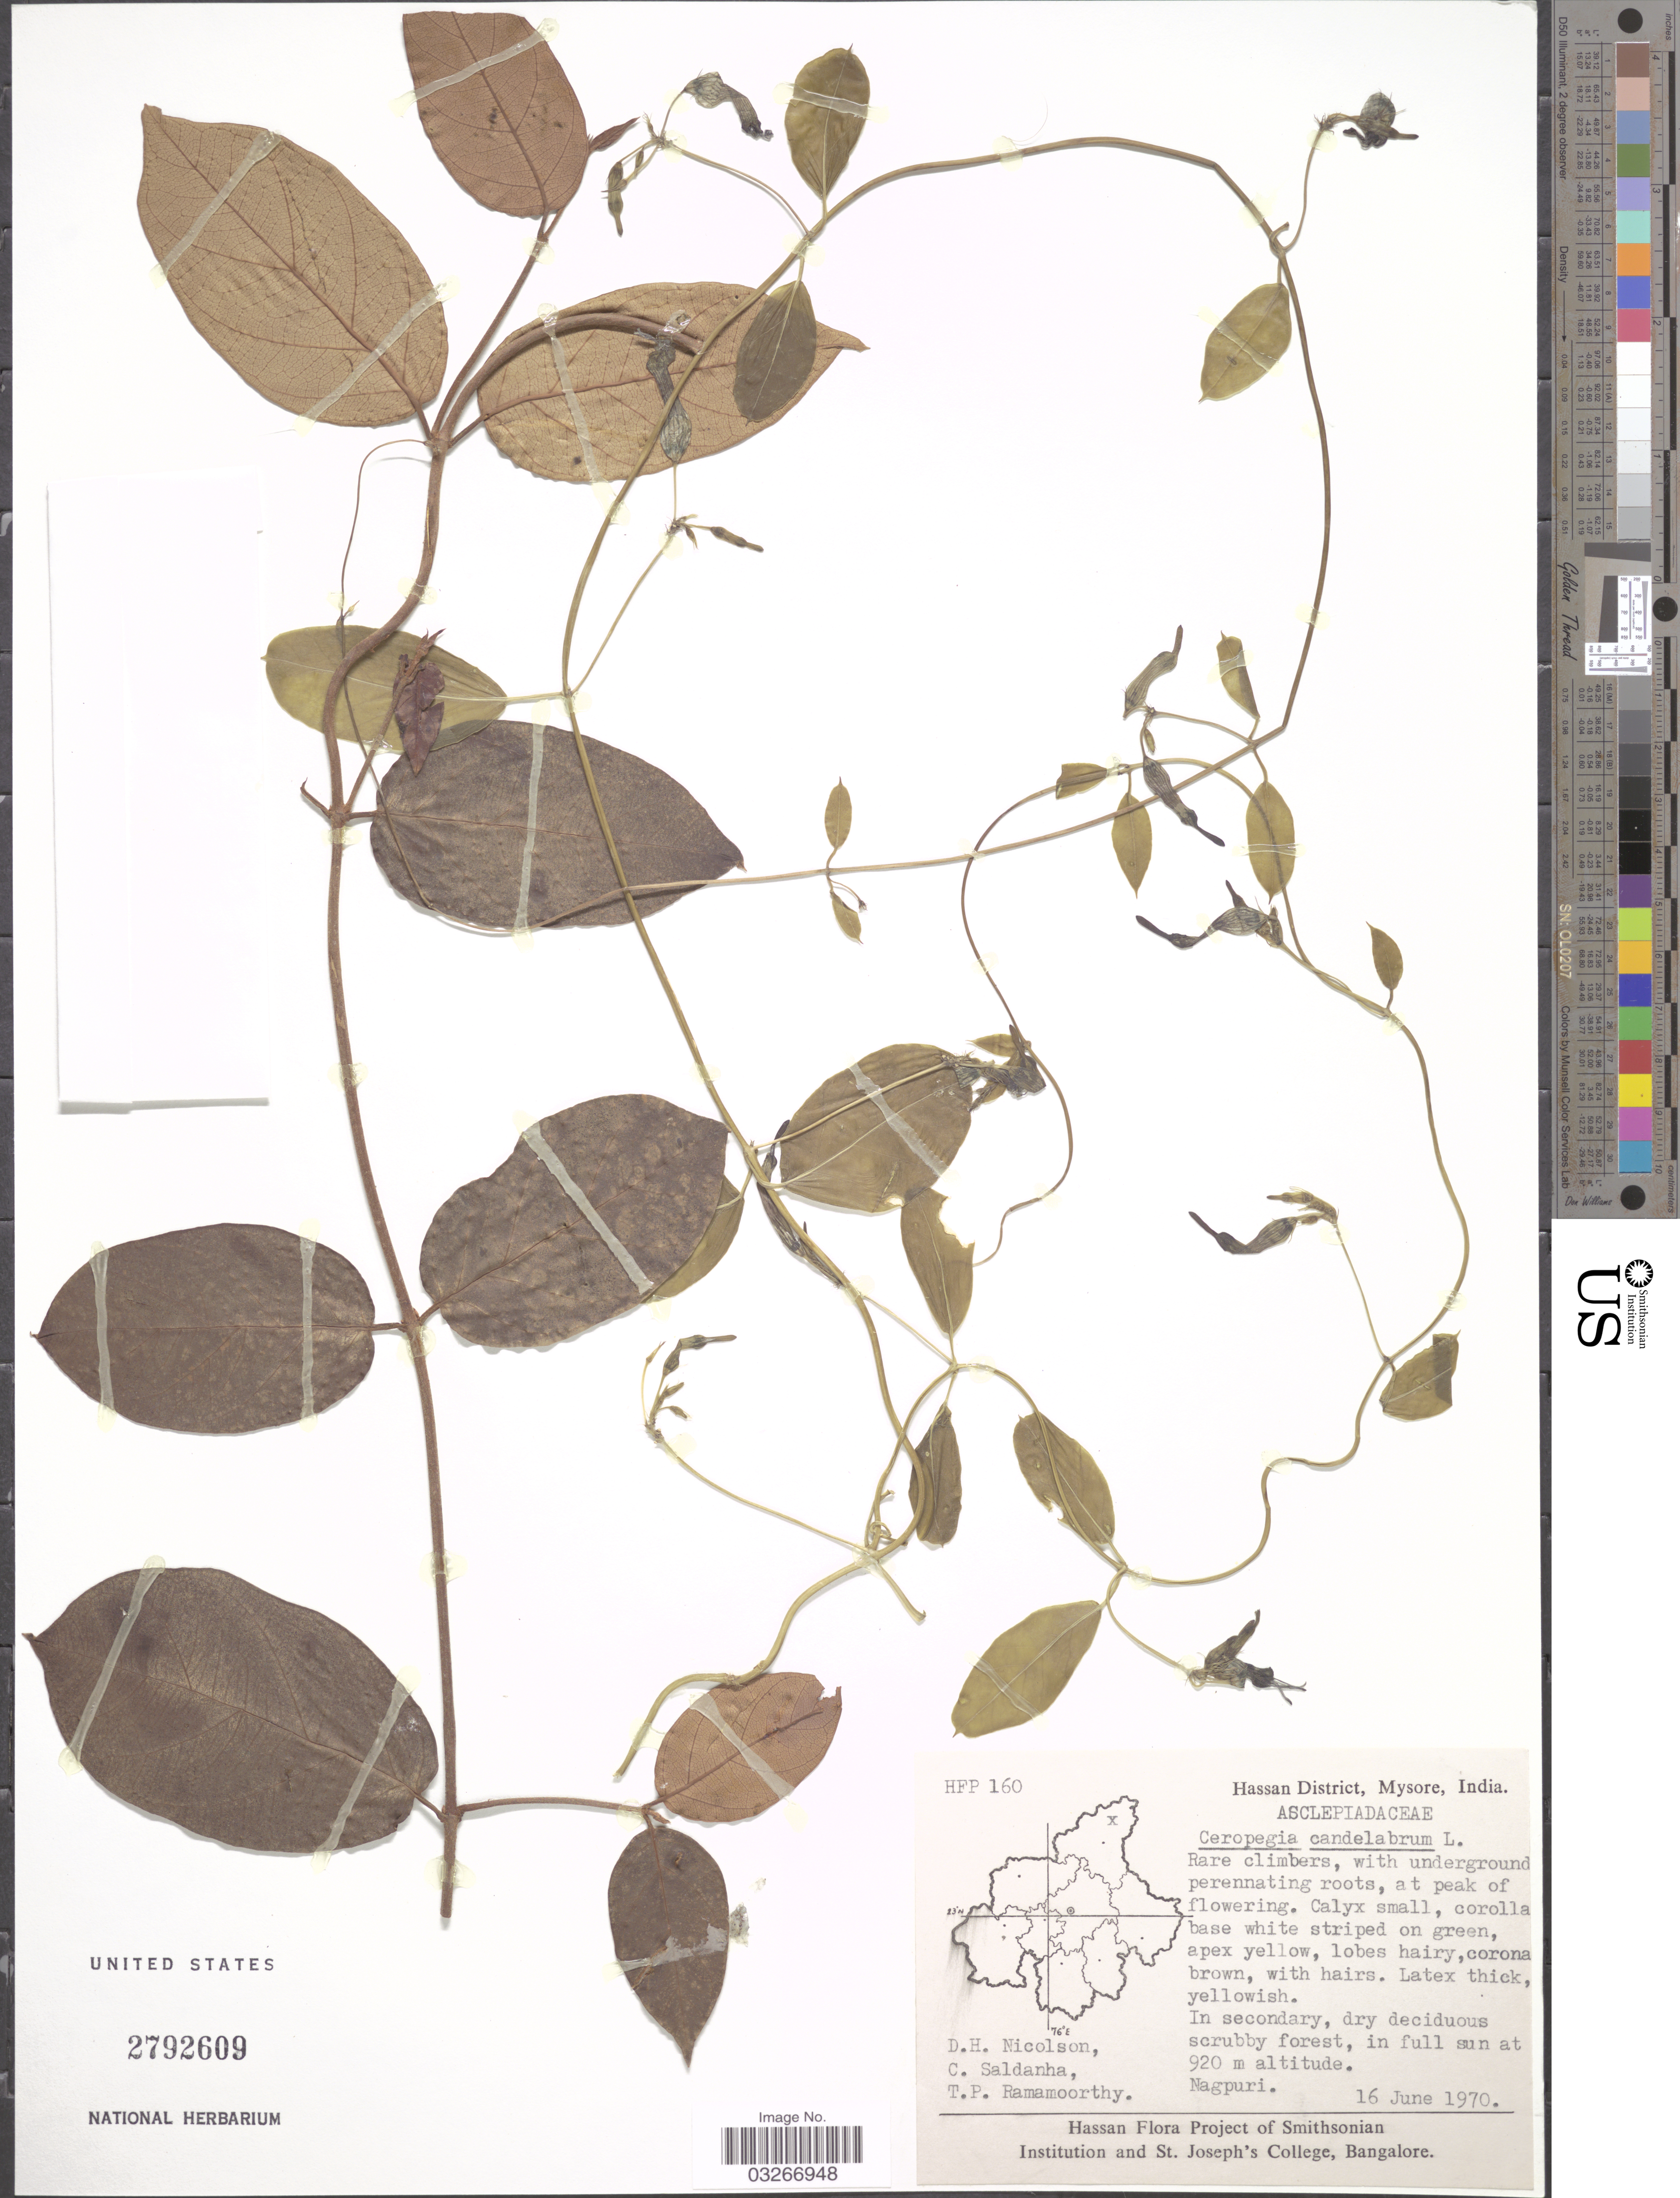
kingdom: Plantae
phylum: Tracheophyta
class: Magnoliopsida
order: Gentianales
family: Apocynaceae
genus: Ceropegia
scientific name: Ceropegia candelabrum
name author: L.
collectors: D. H. Nicolson, C. Saldanha & T. P. Ramamoorthy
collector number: HFP160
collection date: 1970-06-16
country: India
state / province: Karnataka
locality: Hassan District, Mysore. Nagpuri.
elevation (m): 920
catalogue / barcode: US 2792609